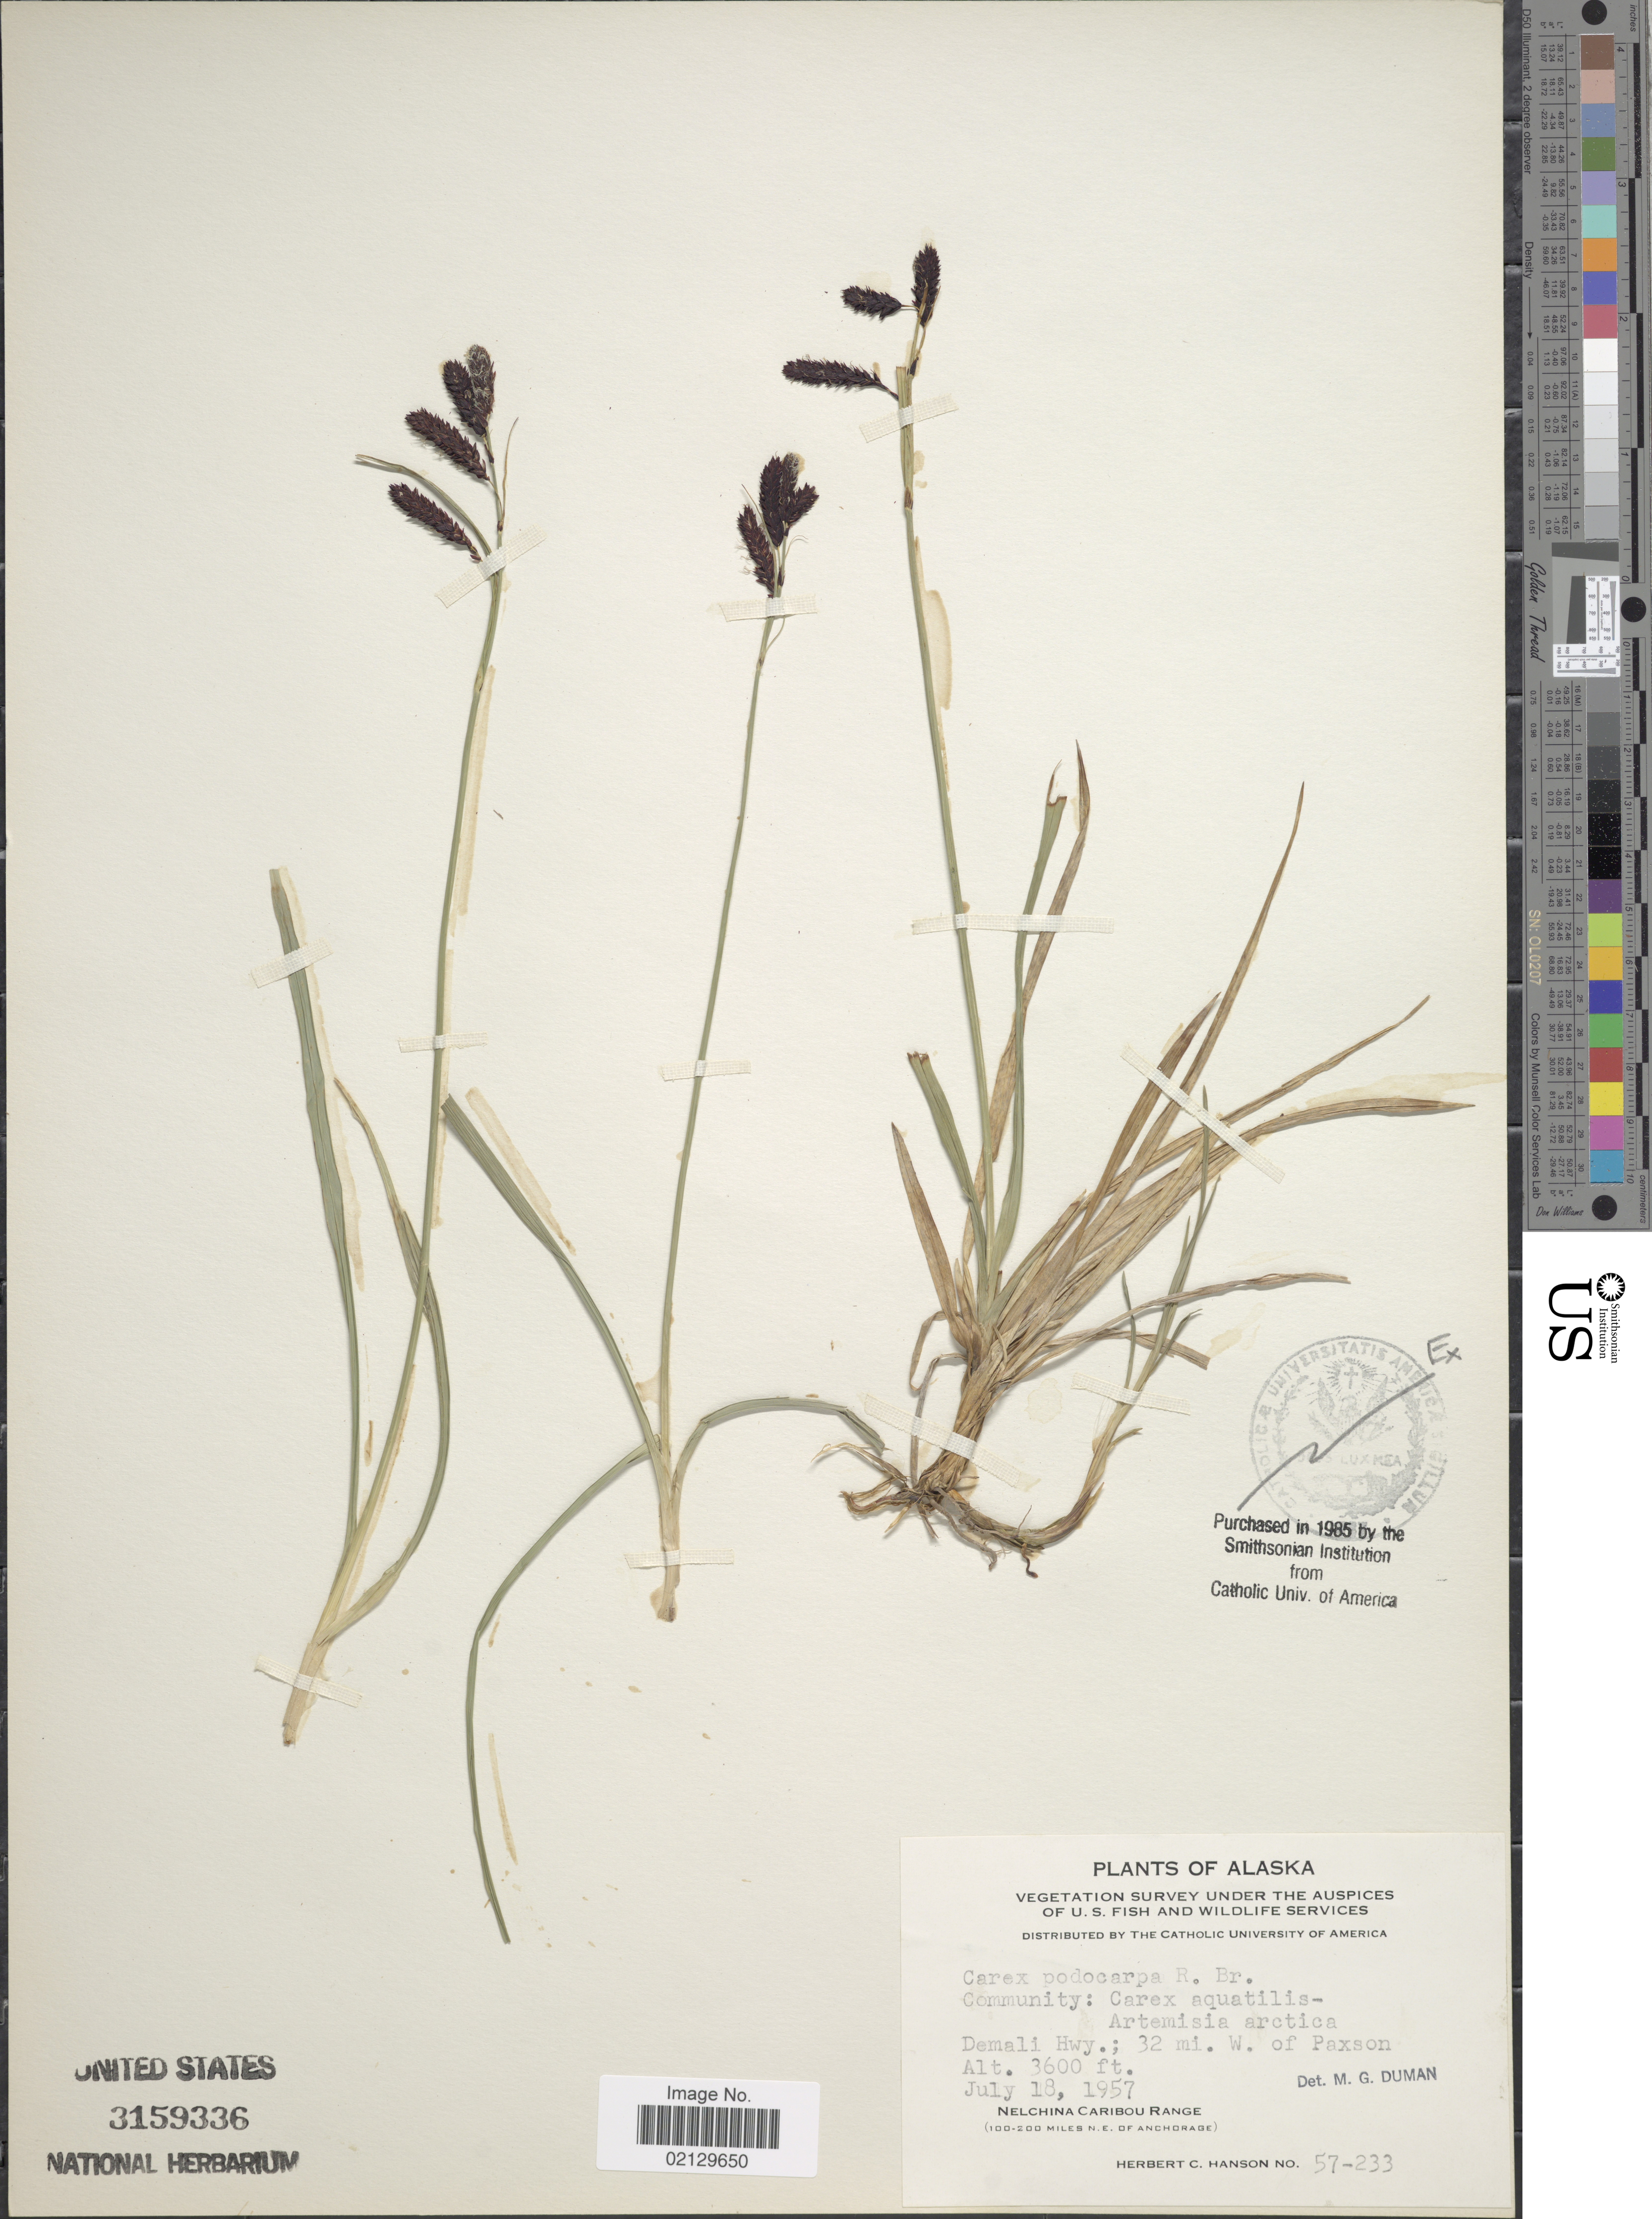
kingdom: Plantae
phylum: Tracheophyta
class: Liliopsida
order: Poales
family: Cyperaceae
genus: Carex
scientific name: Carex podocarpa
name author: R. Br.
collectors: H. Hanson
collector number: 57-233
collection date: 1957-07-18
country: United States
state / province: Alaska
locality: Alaska, Demali Hwy.; 32 mi. W of Paxson. Nelchina Caribou Range (100-200 miles N.E. of Anchorage).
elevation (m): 1097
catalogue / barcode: US 3159336